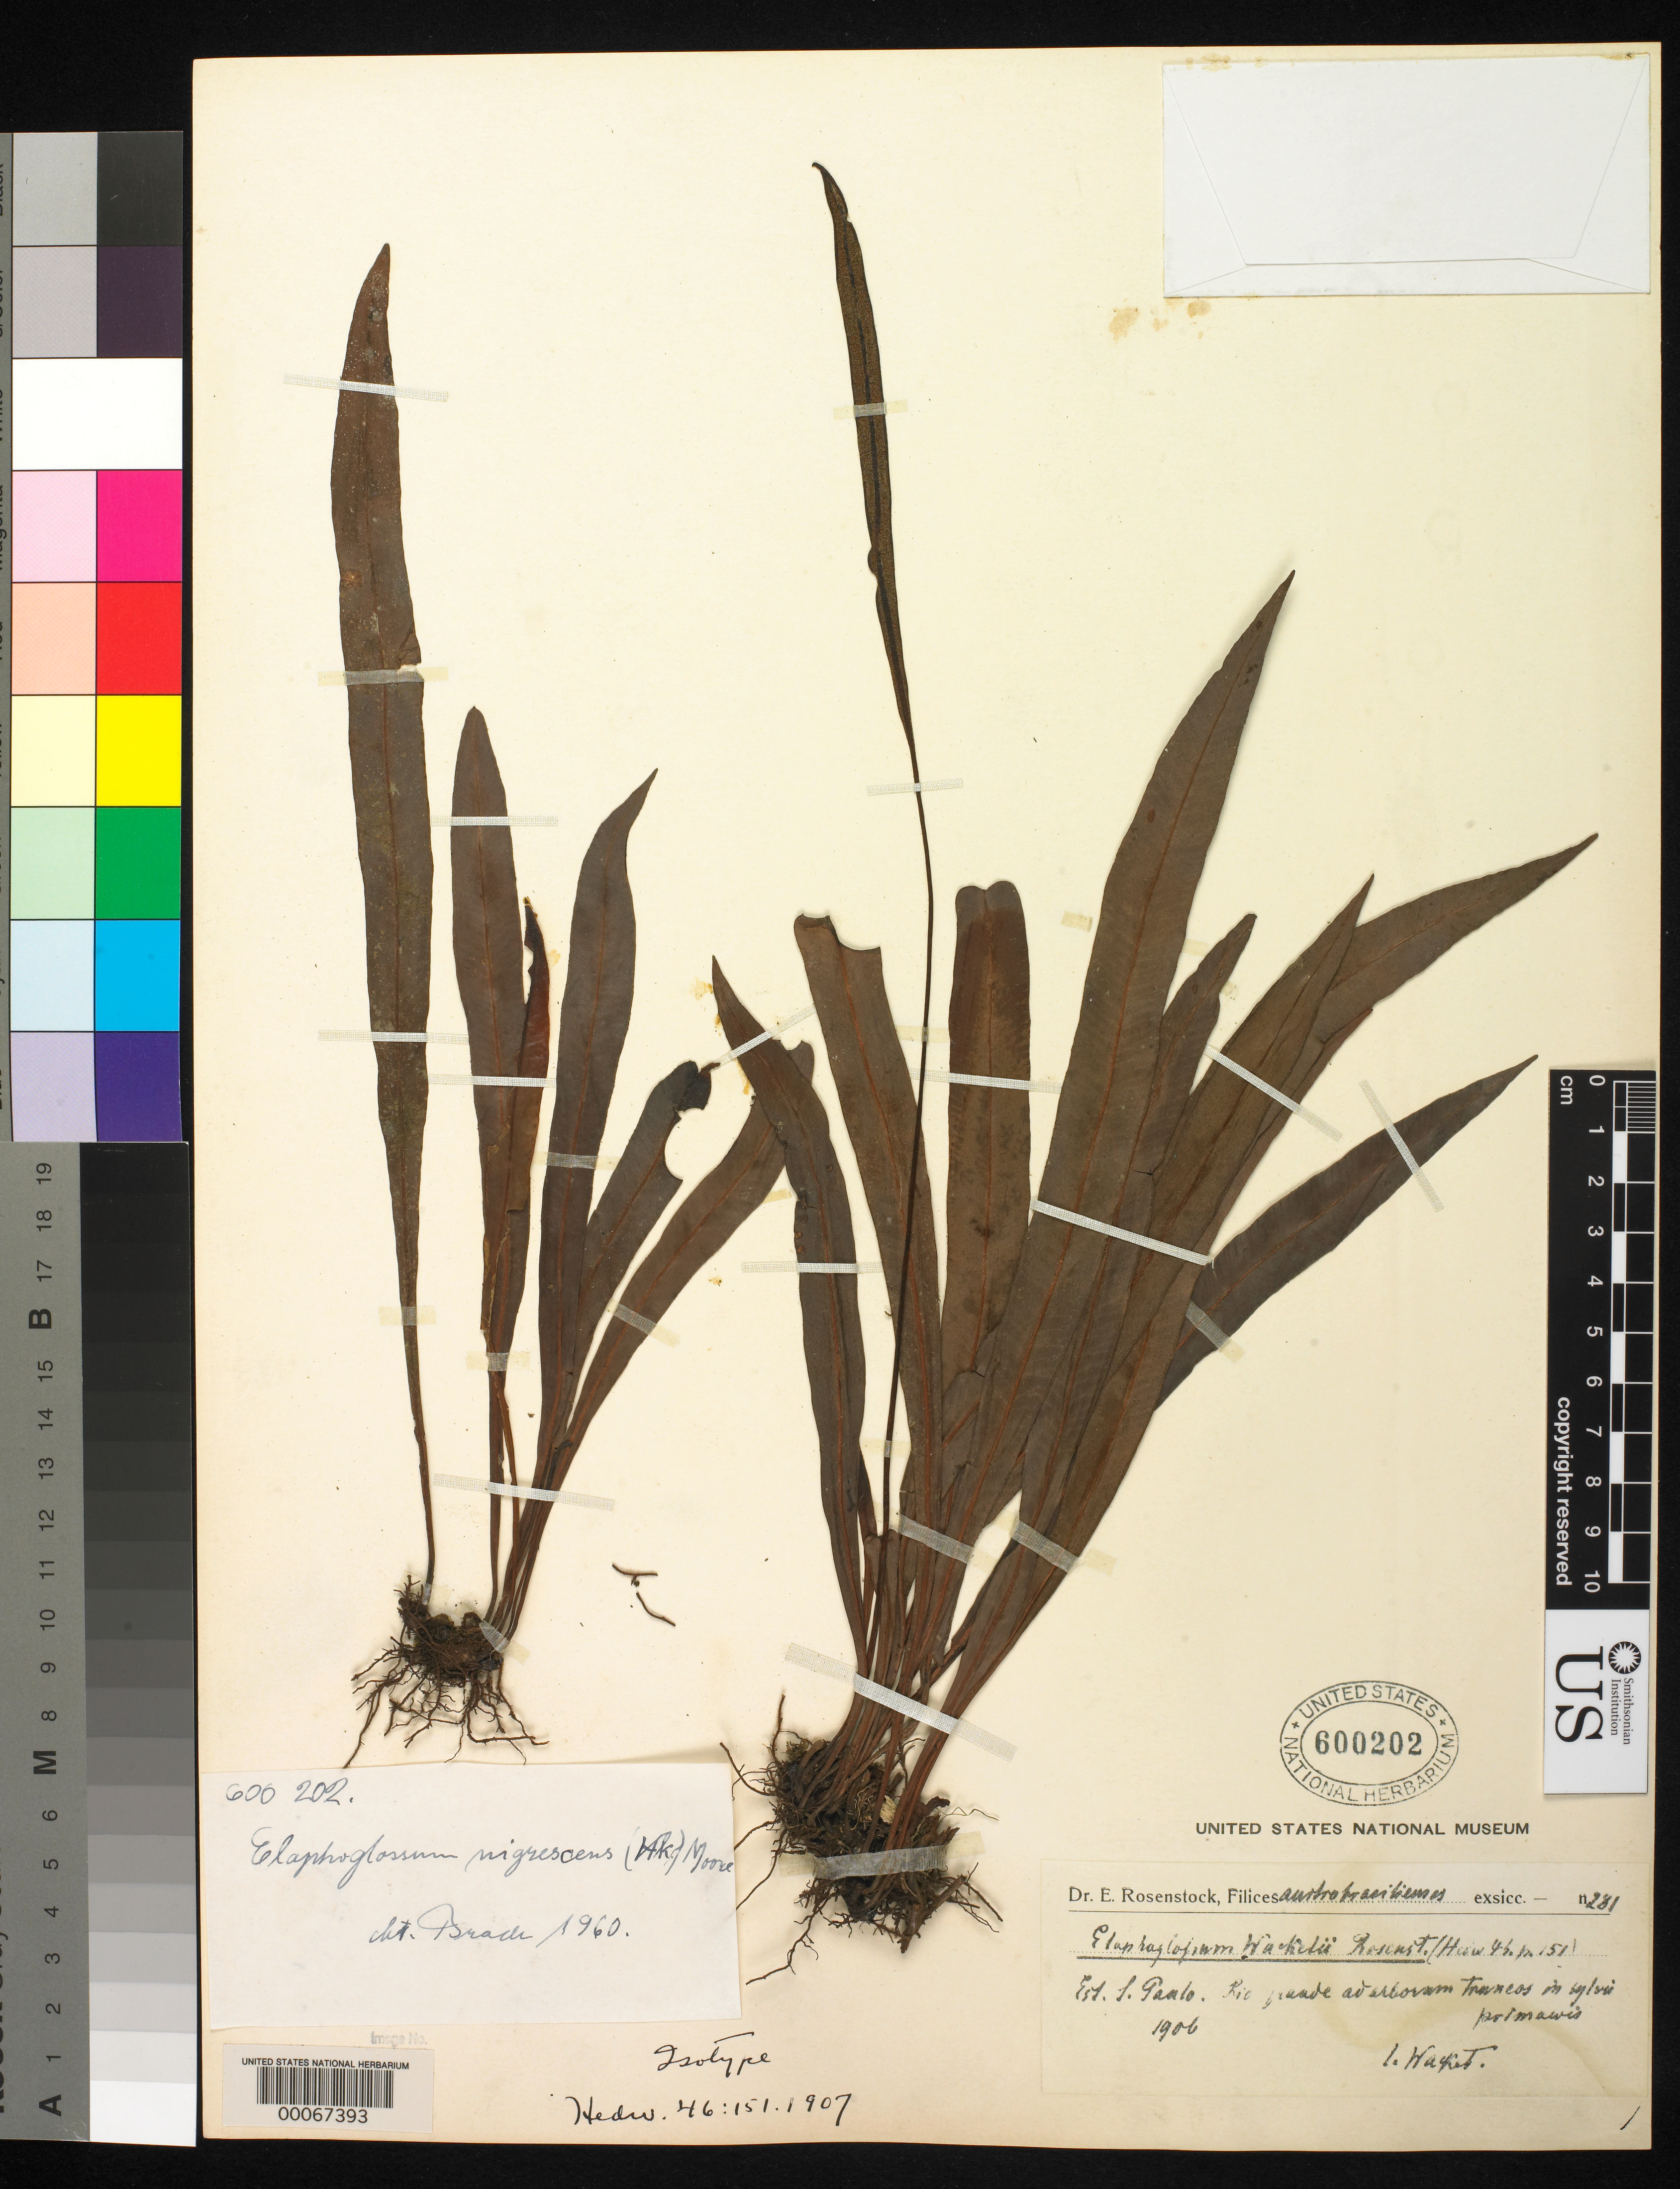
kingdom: Plantae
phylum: Tracheophyta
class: Polypodiopsida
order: Polypodiales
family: Dryopteridaceae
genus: Elaphoglossum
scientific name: Elaphoglossum wacketii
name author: Rosenst.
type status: Type Collection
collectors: M. Wacket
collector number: Rosenstock Exs. 281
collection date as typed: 1906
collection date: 1906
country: Brazil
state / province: Minas Gerais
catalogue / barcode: US 600202